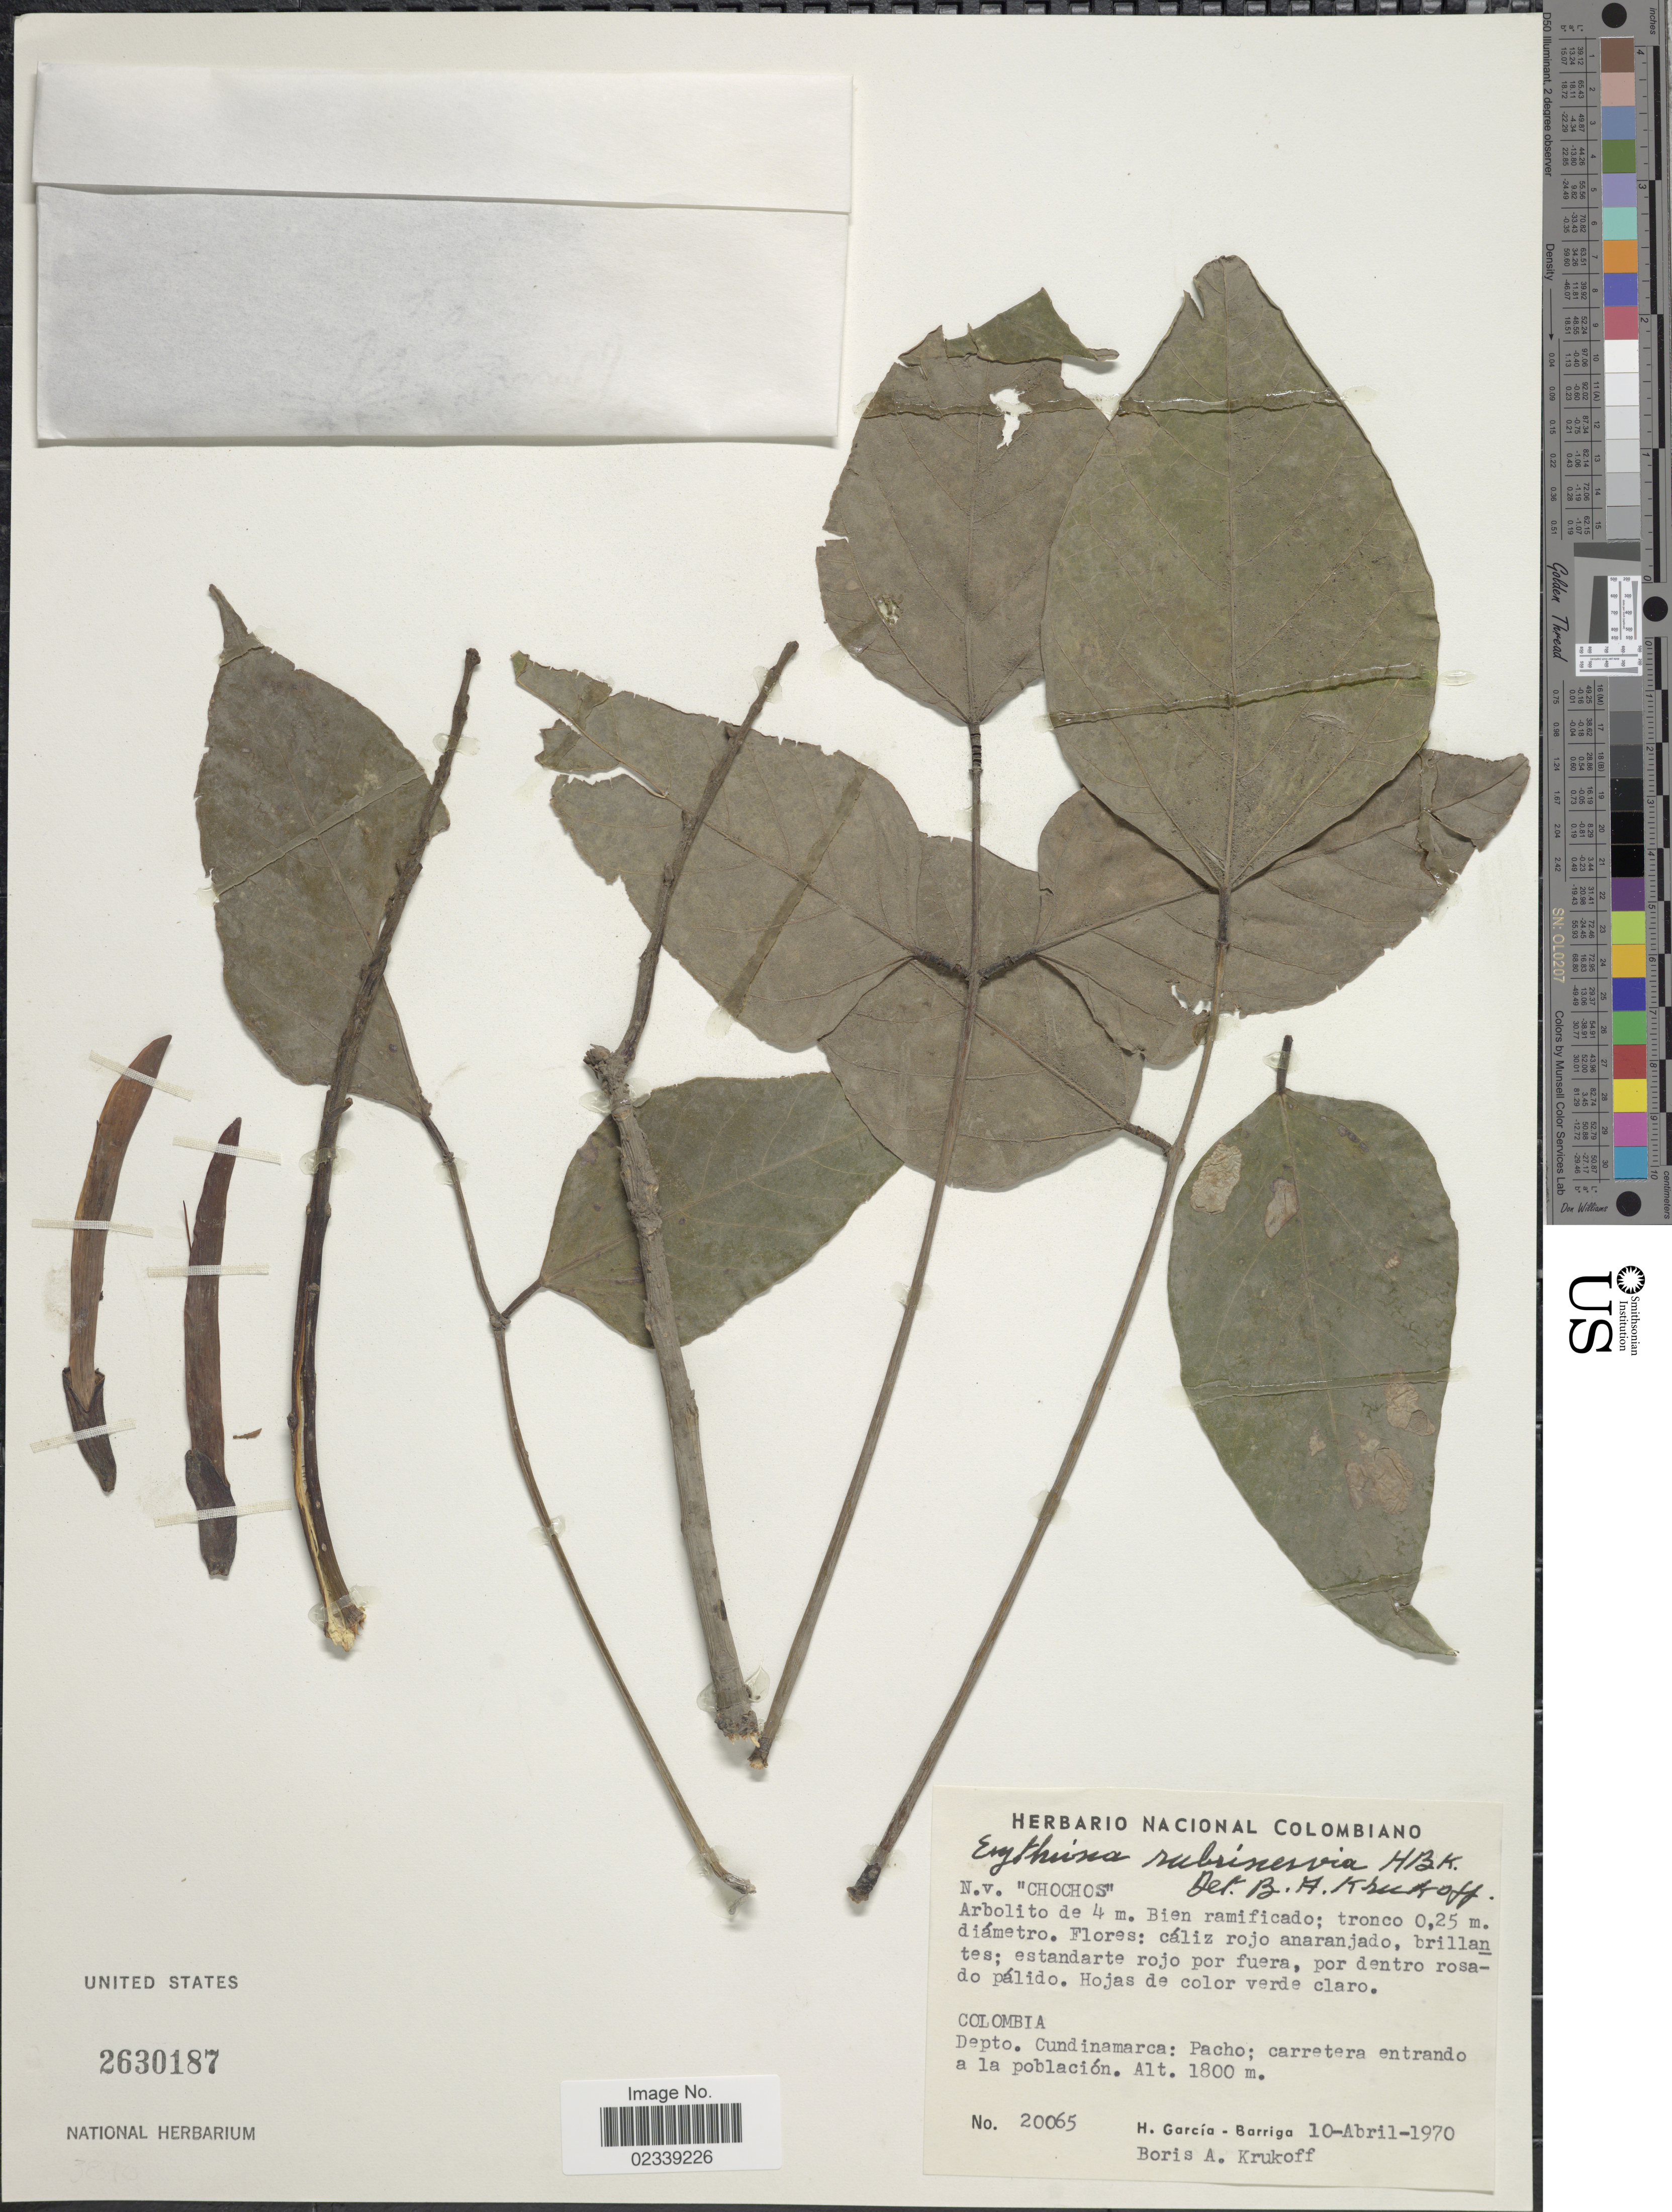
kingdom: Plantae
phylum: Tracheophyta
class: Magnoliopsida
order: Fabales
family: Fabaceae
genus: Erythrina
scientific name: Erythrina rubrinervia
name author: Kunth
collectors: H. García Barriga & B. A. Krukoff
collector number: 20065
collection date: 1970-04-10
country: Colombia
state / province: Cundinamarca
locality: Pacho, carretera entrando a la poblacion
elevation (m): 1800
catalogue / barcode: US 2630187